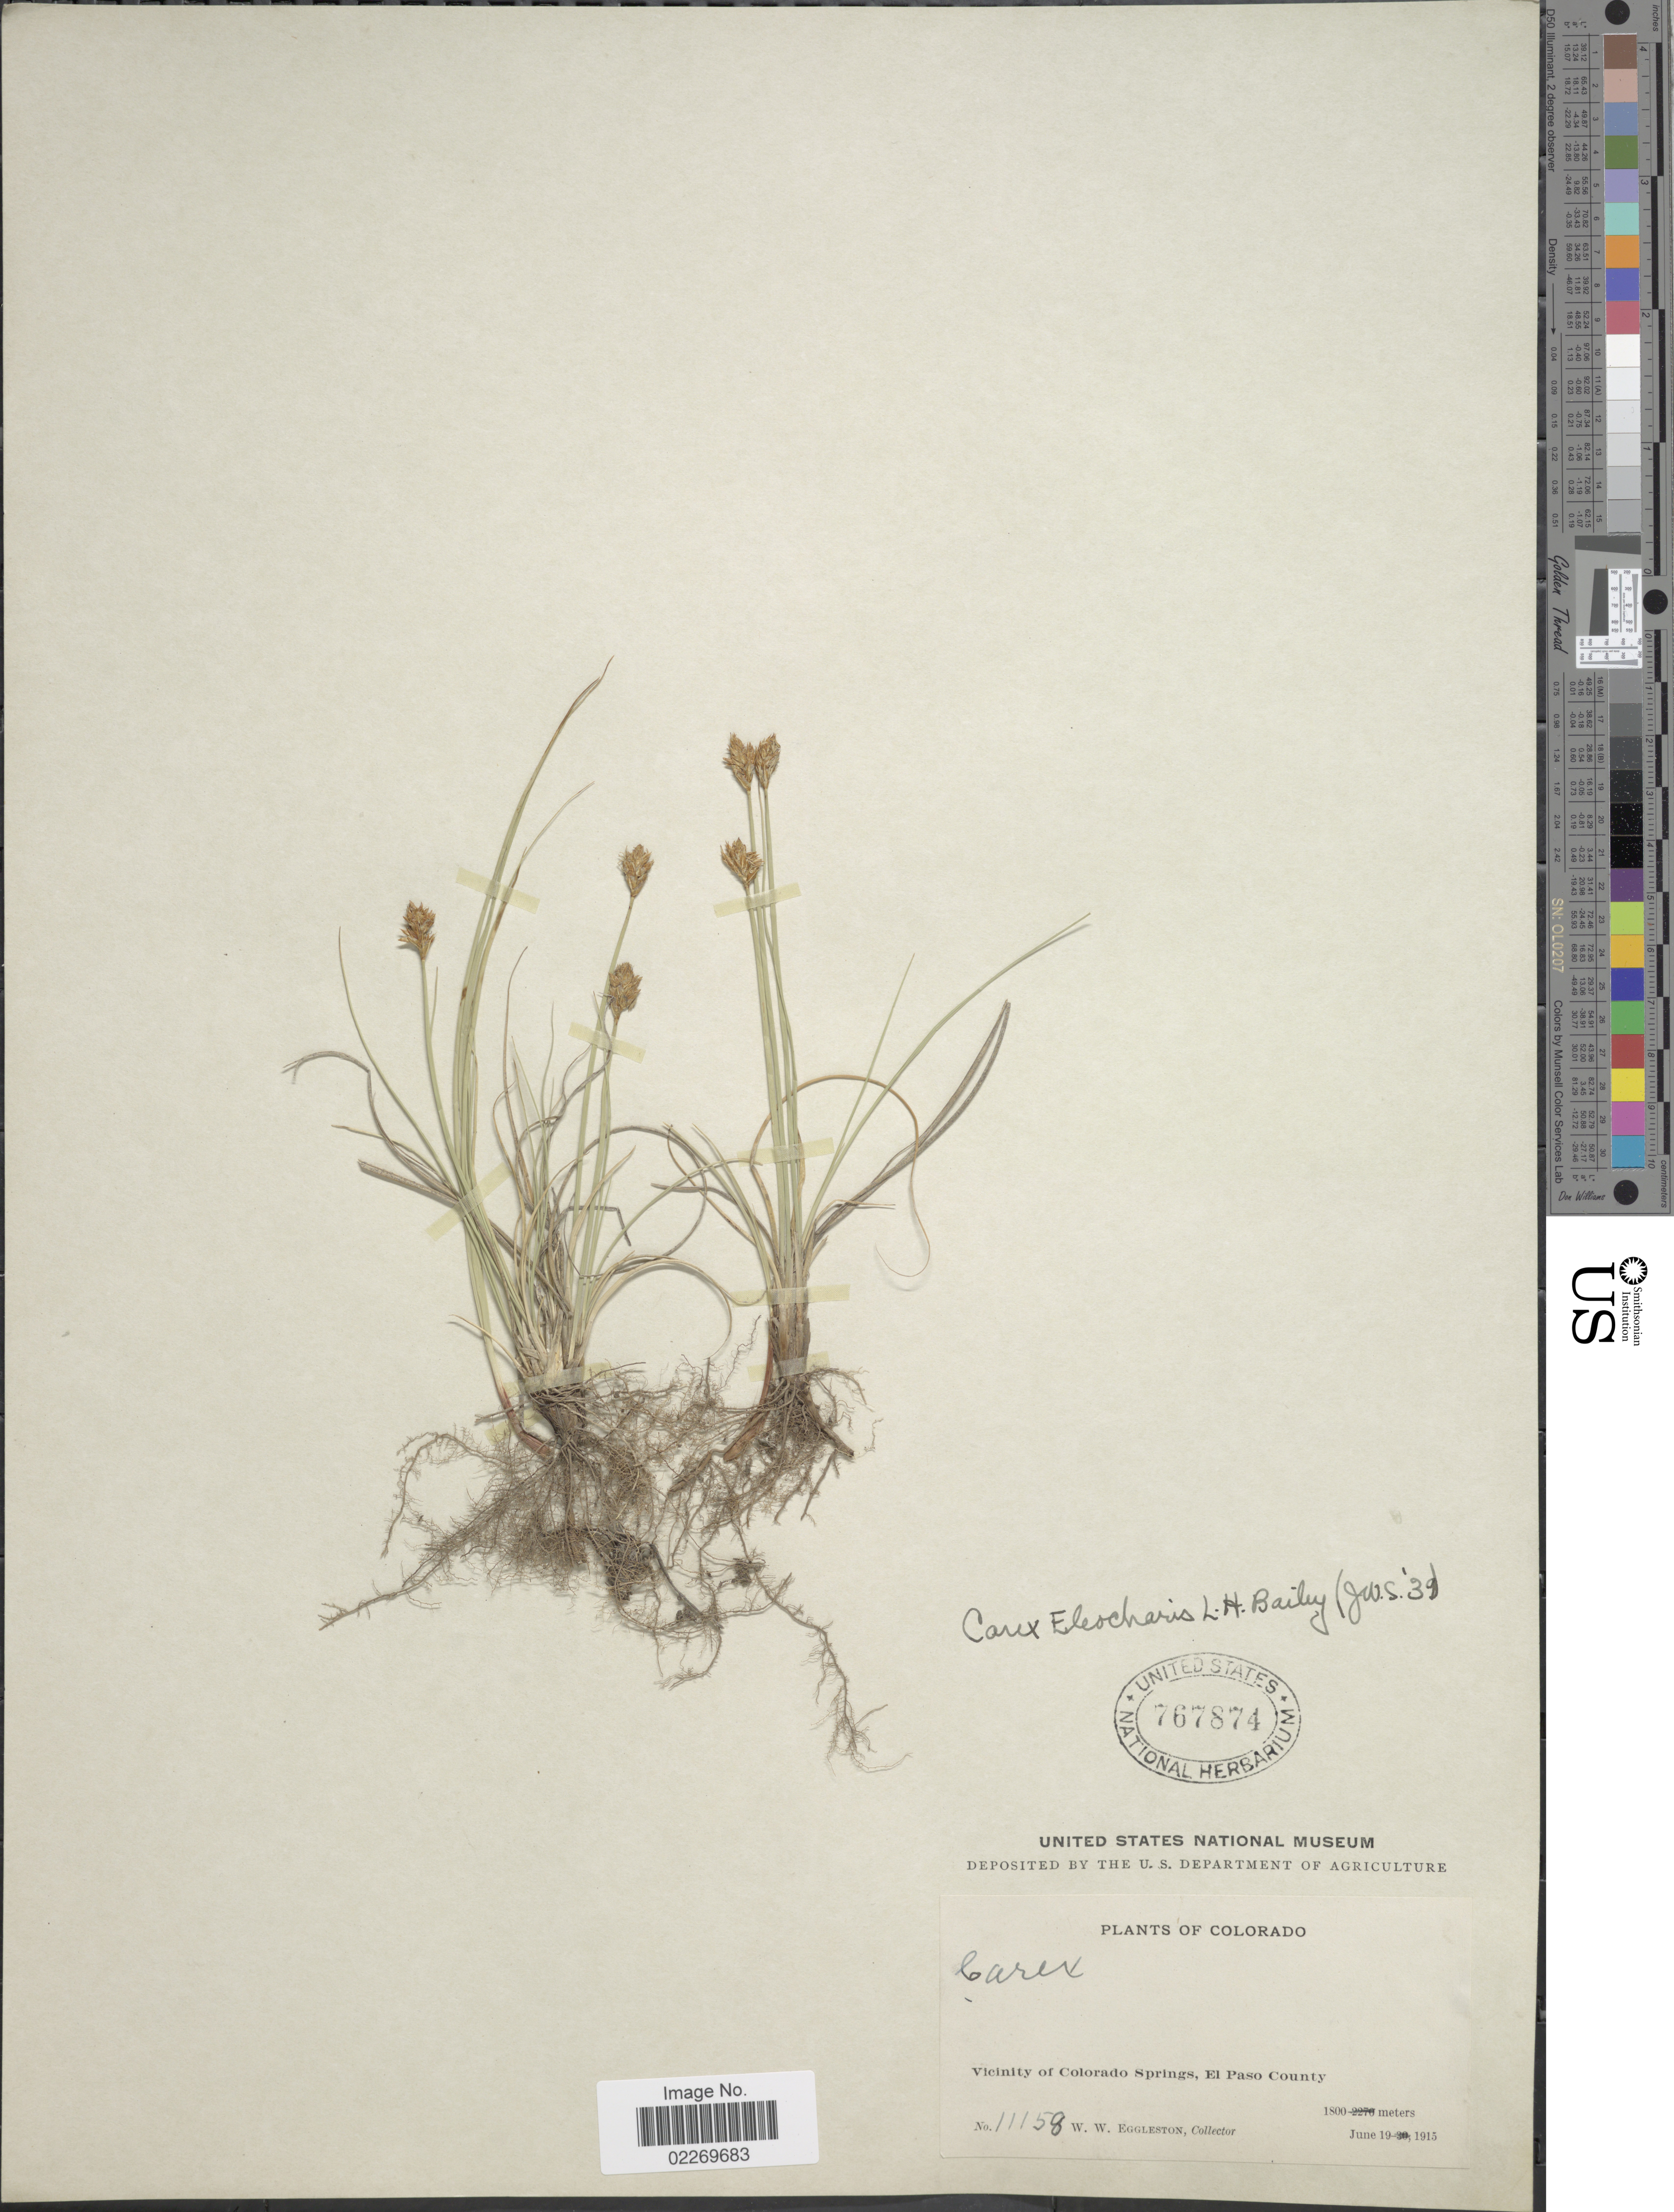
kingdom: Plantae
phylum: Tracheophyta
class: Liliopsida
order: Poales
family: Cyperaceae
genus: Carex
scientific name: Carex eleocharis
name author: L.H. Bailey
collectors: W. W. Eggleston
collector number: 11158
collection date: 1915-06-19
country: United States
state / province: Colorado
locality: Vicinity of Colorado Springs, El Paso County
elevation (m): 1800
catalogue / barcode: US 767874